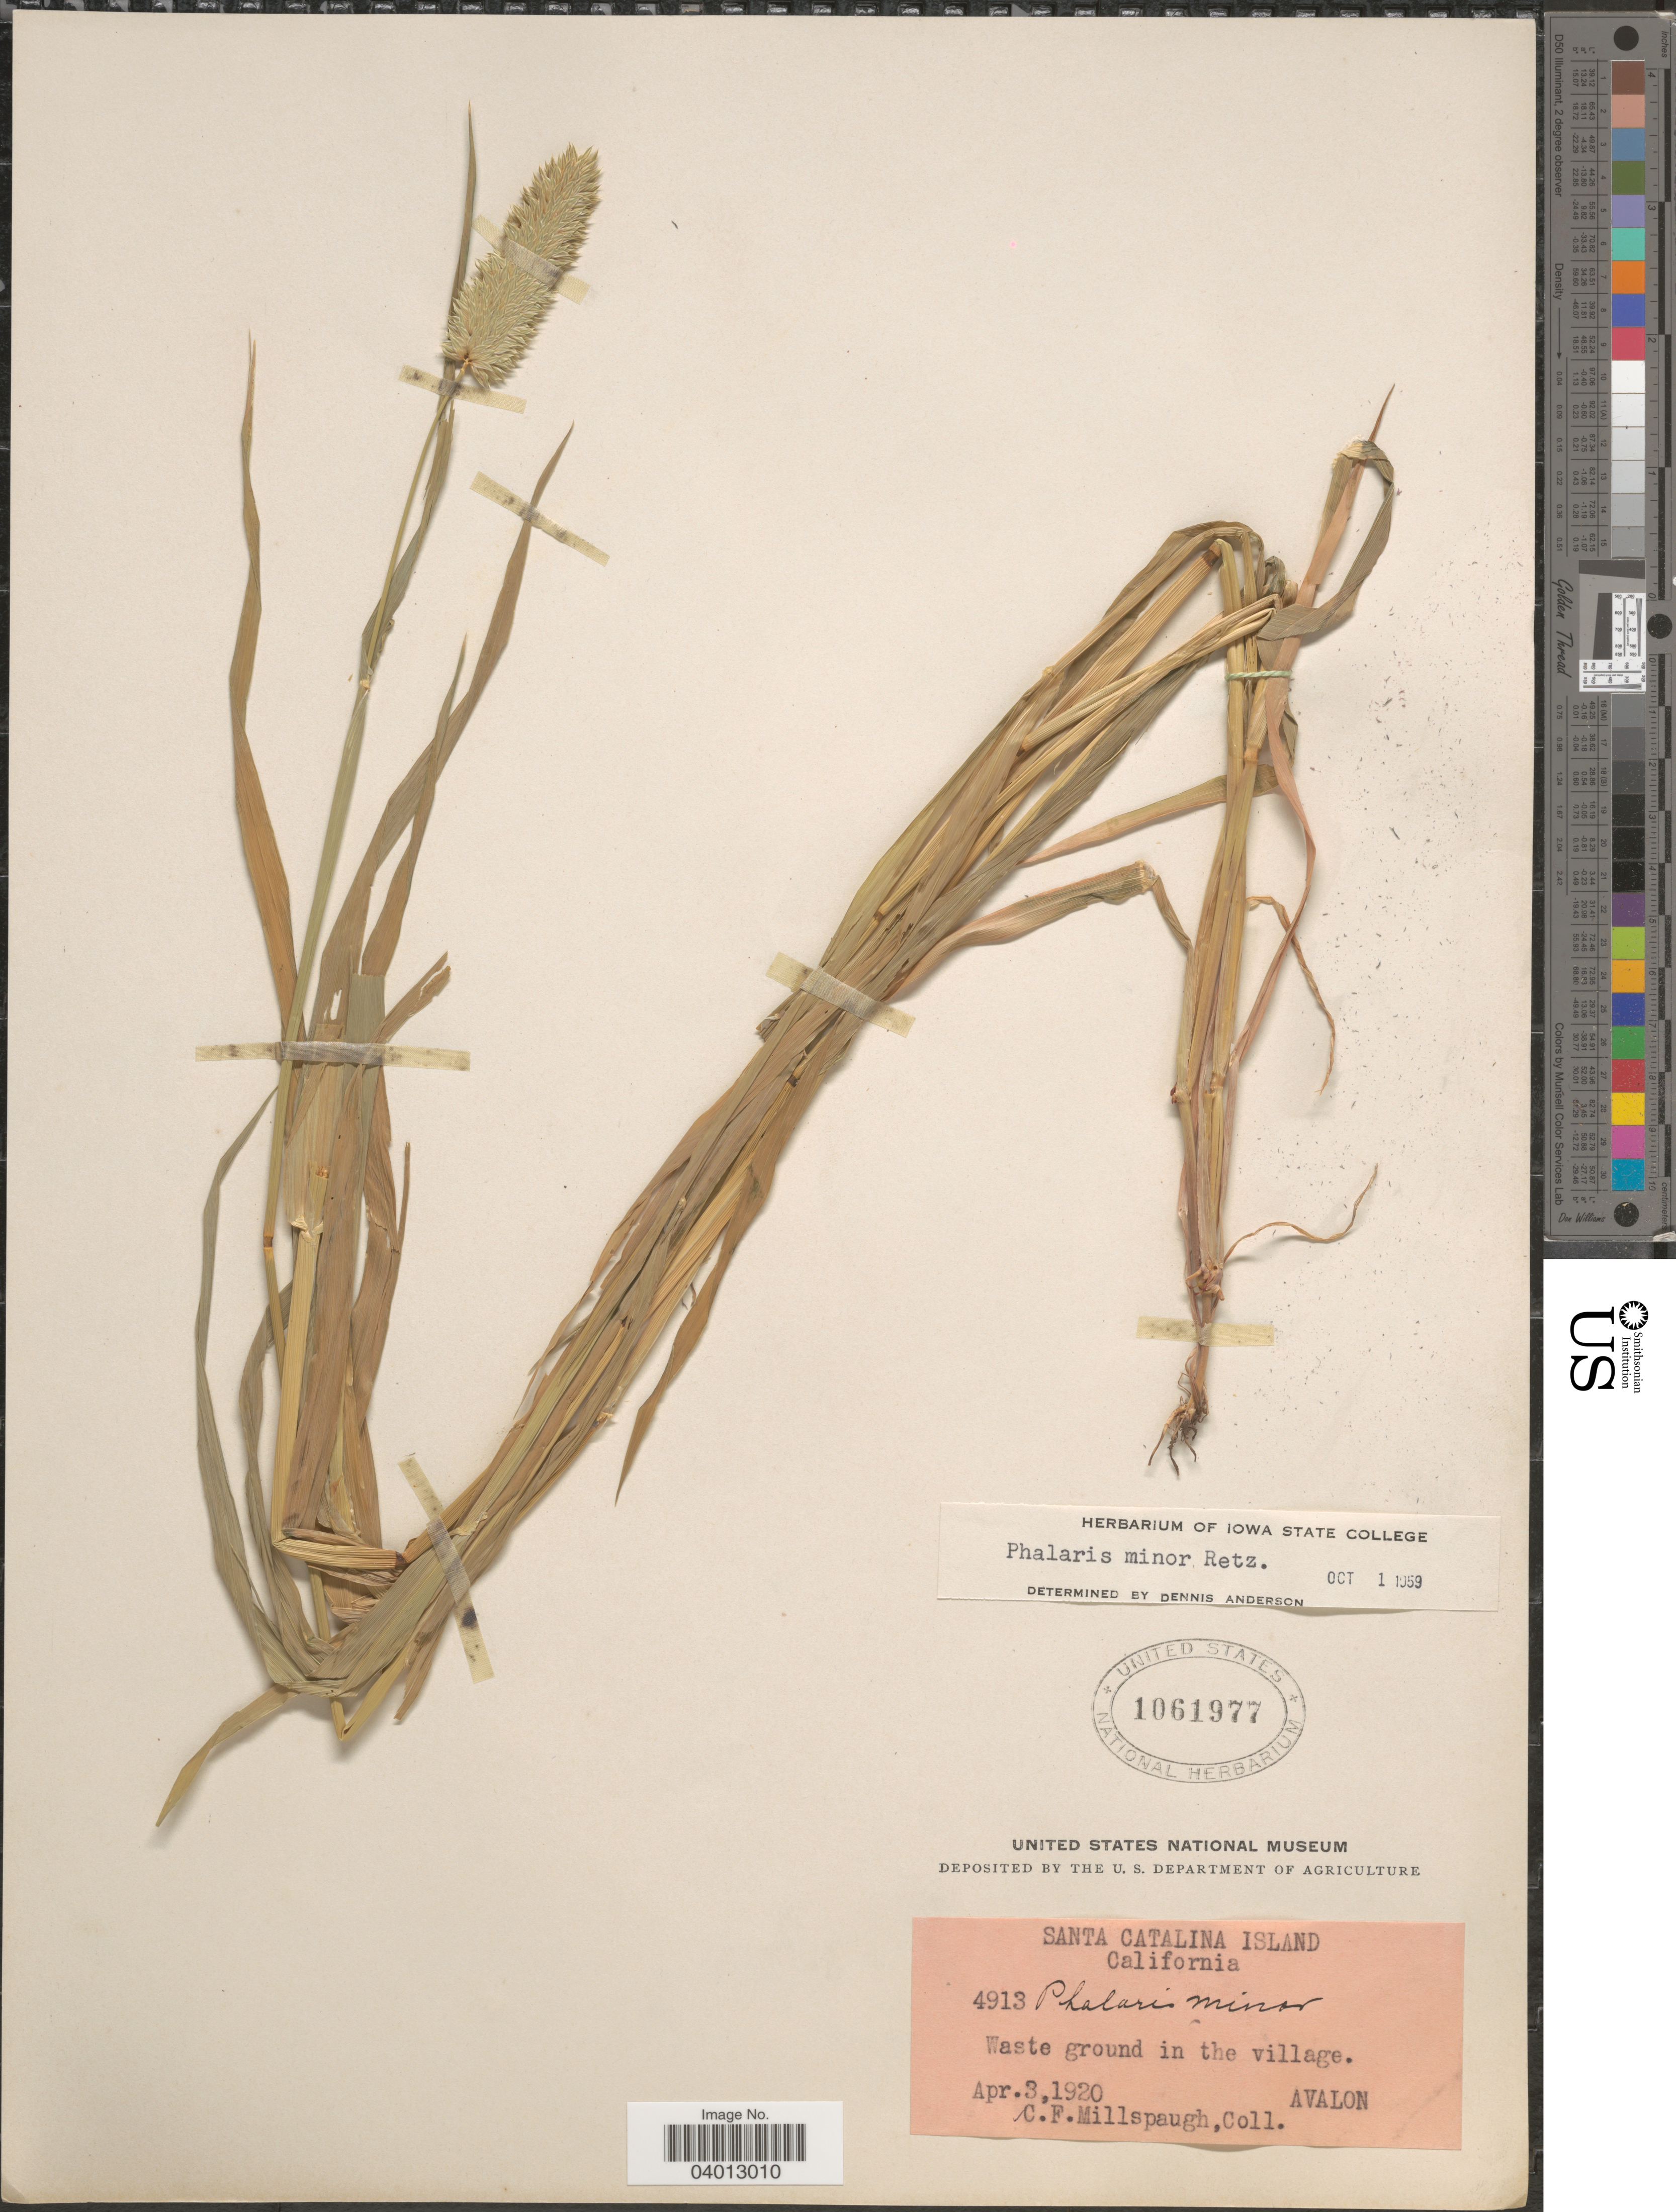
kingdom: Plantae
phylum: Tracheophyta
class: Liliopsida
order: Poales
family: Poaceae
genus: Phalaris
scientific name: Phalaris minor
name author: Retz.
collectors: C. F. Millspaugh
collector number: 4913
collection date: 1920-04-03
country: United States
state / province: California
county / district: Los Angeles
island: Santa Catalina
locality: Santa Catalina Island. Avalon.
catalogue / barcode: US 1061977